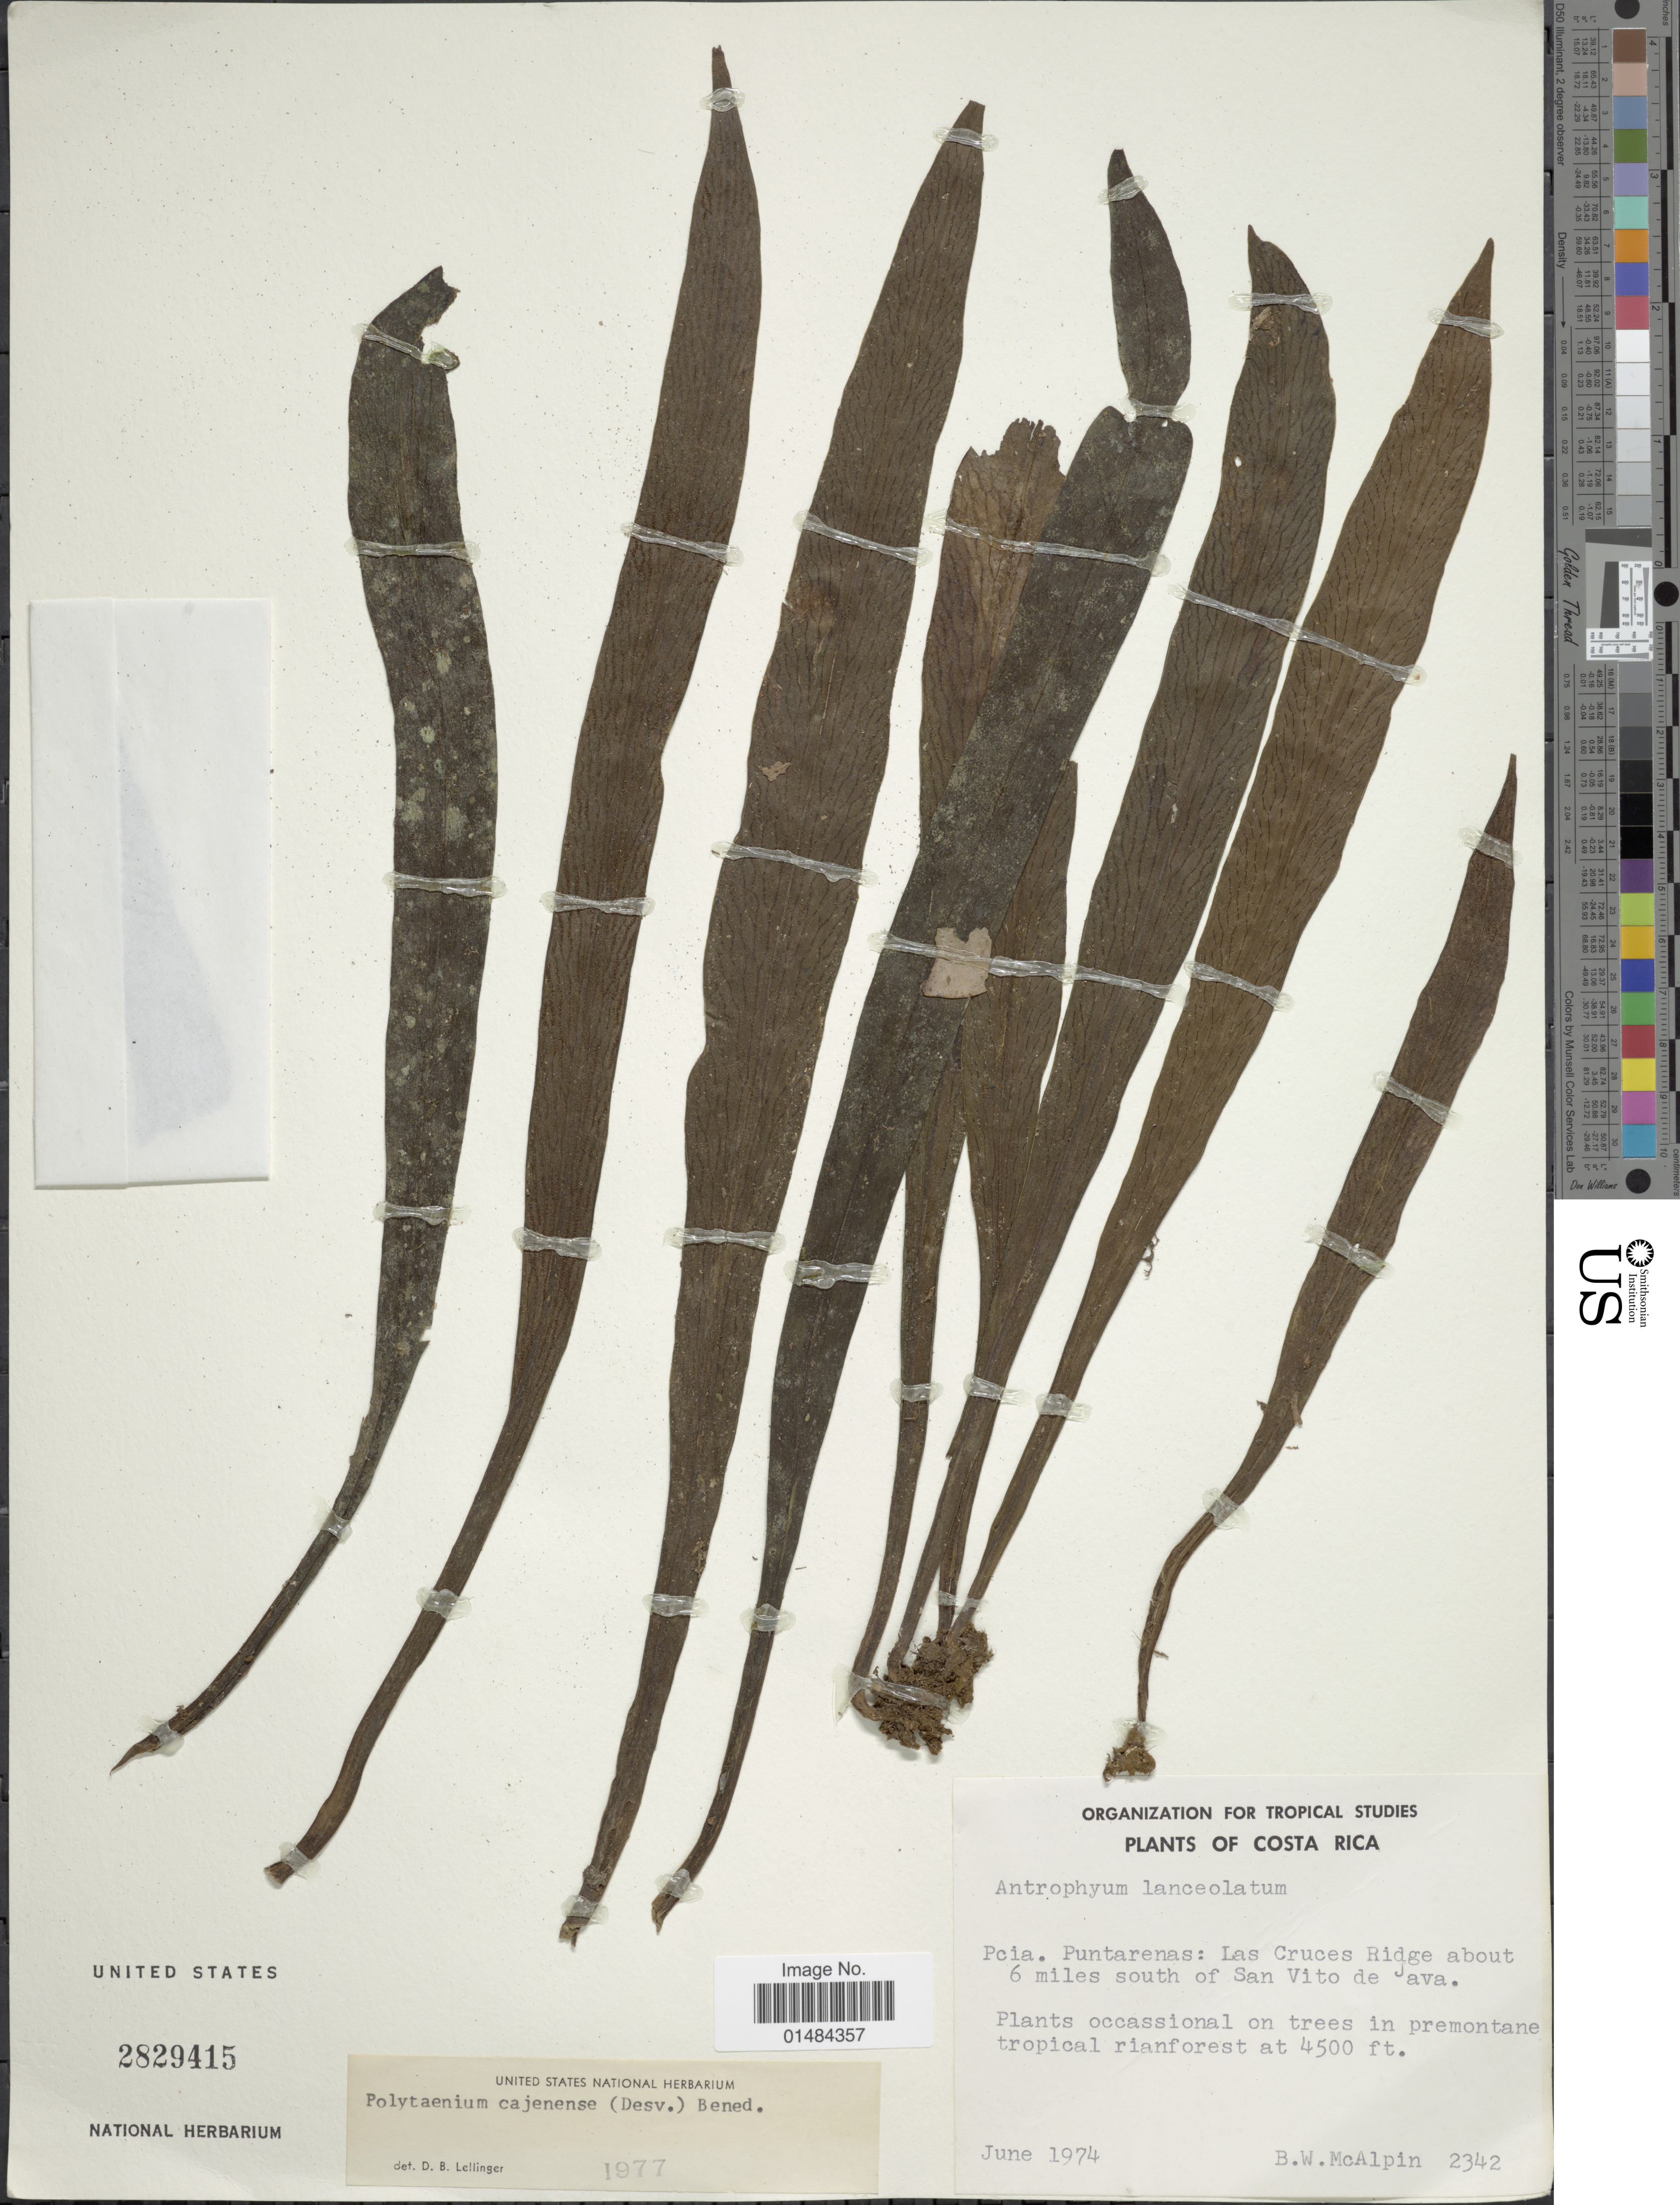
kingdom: Plantae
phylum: Tracheophyta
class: Polypodiopsida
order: Polypodiales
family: Pteridaceae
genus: Polytaenium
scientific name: Polytaenium cajenense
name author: (Desv.) Benedict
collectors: B. W. McAlpin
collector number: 2342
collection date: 1974-06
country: Costa Rica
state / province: Puntarenas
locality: Costa Rica, Pcia. Puntarenas: Las Cruces Ridge about 6 miles south of San Vito de Java.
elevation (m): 1372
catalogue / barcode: US 2829415